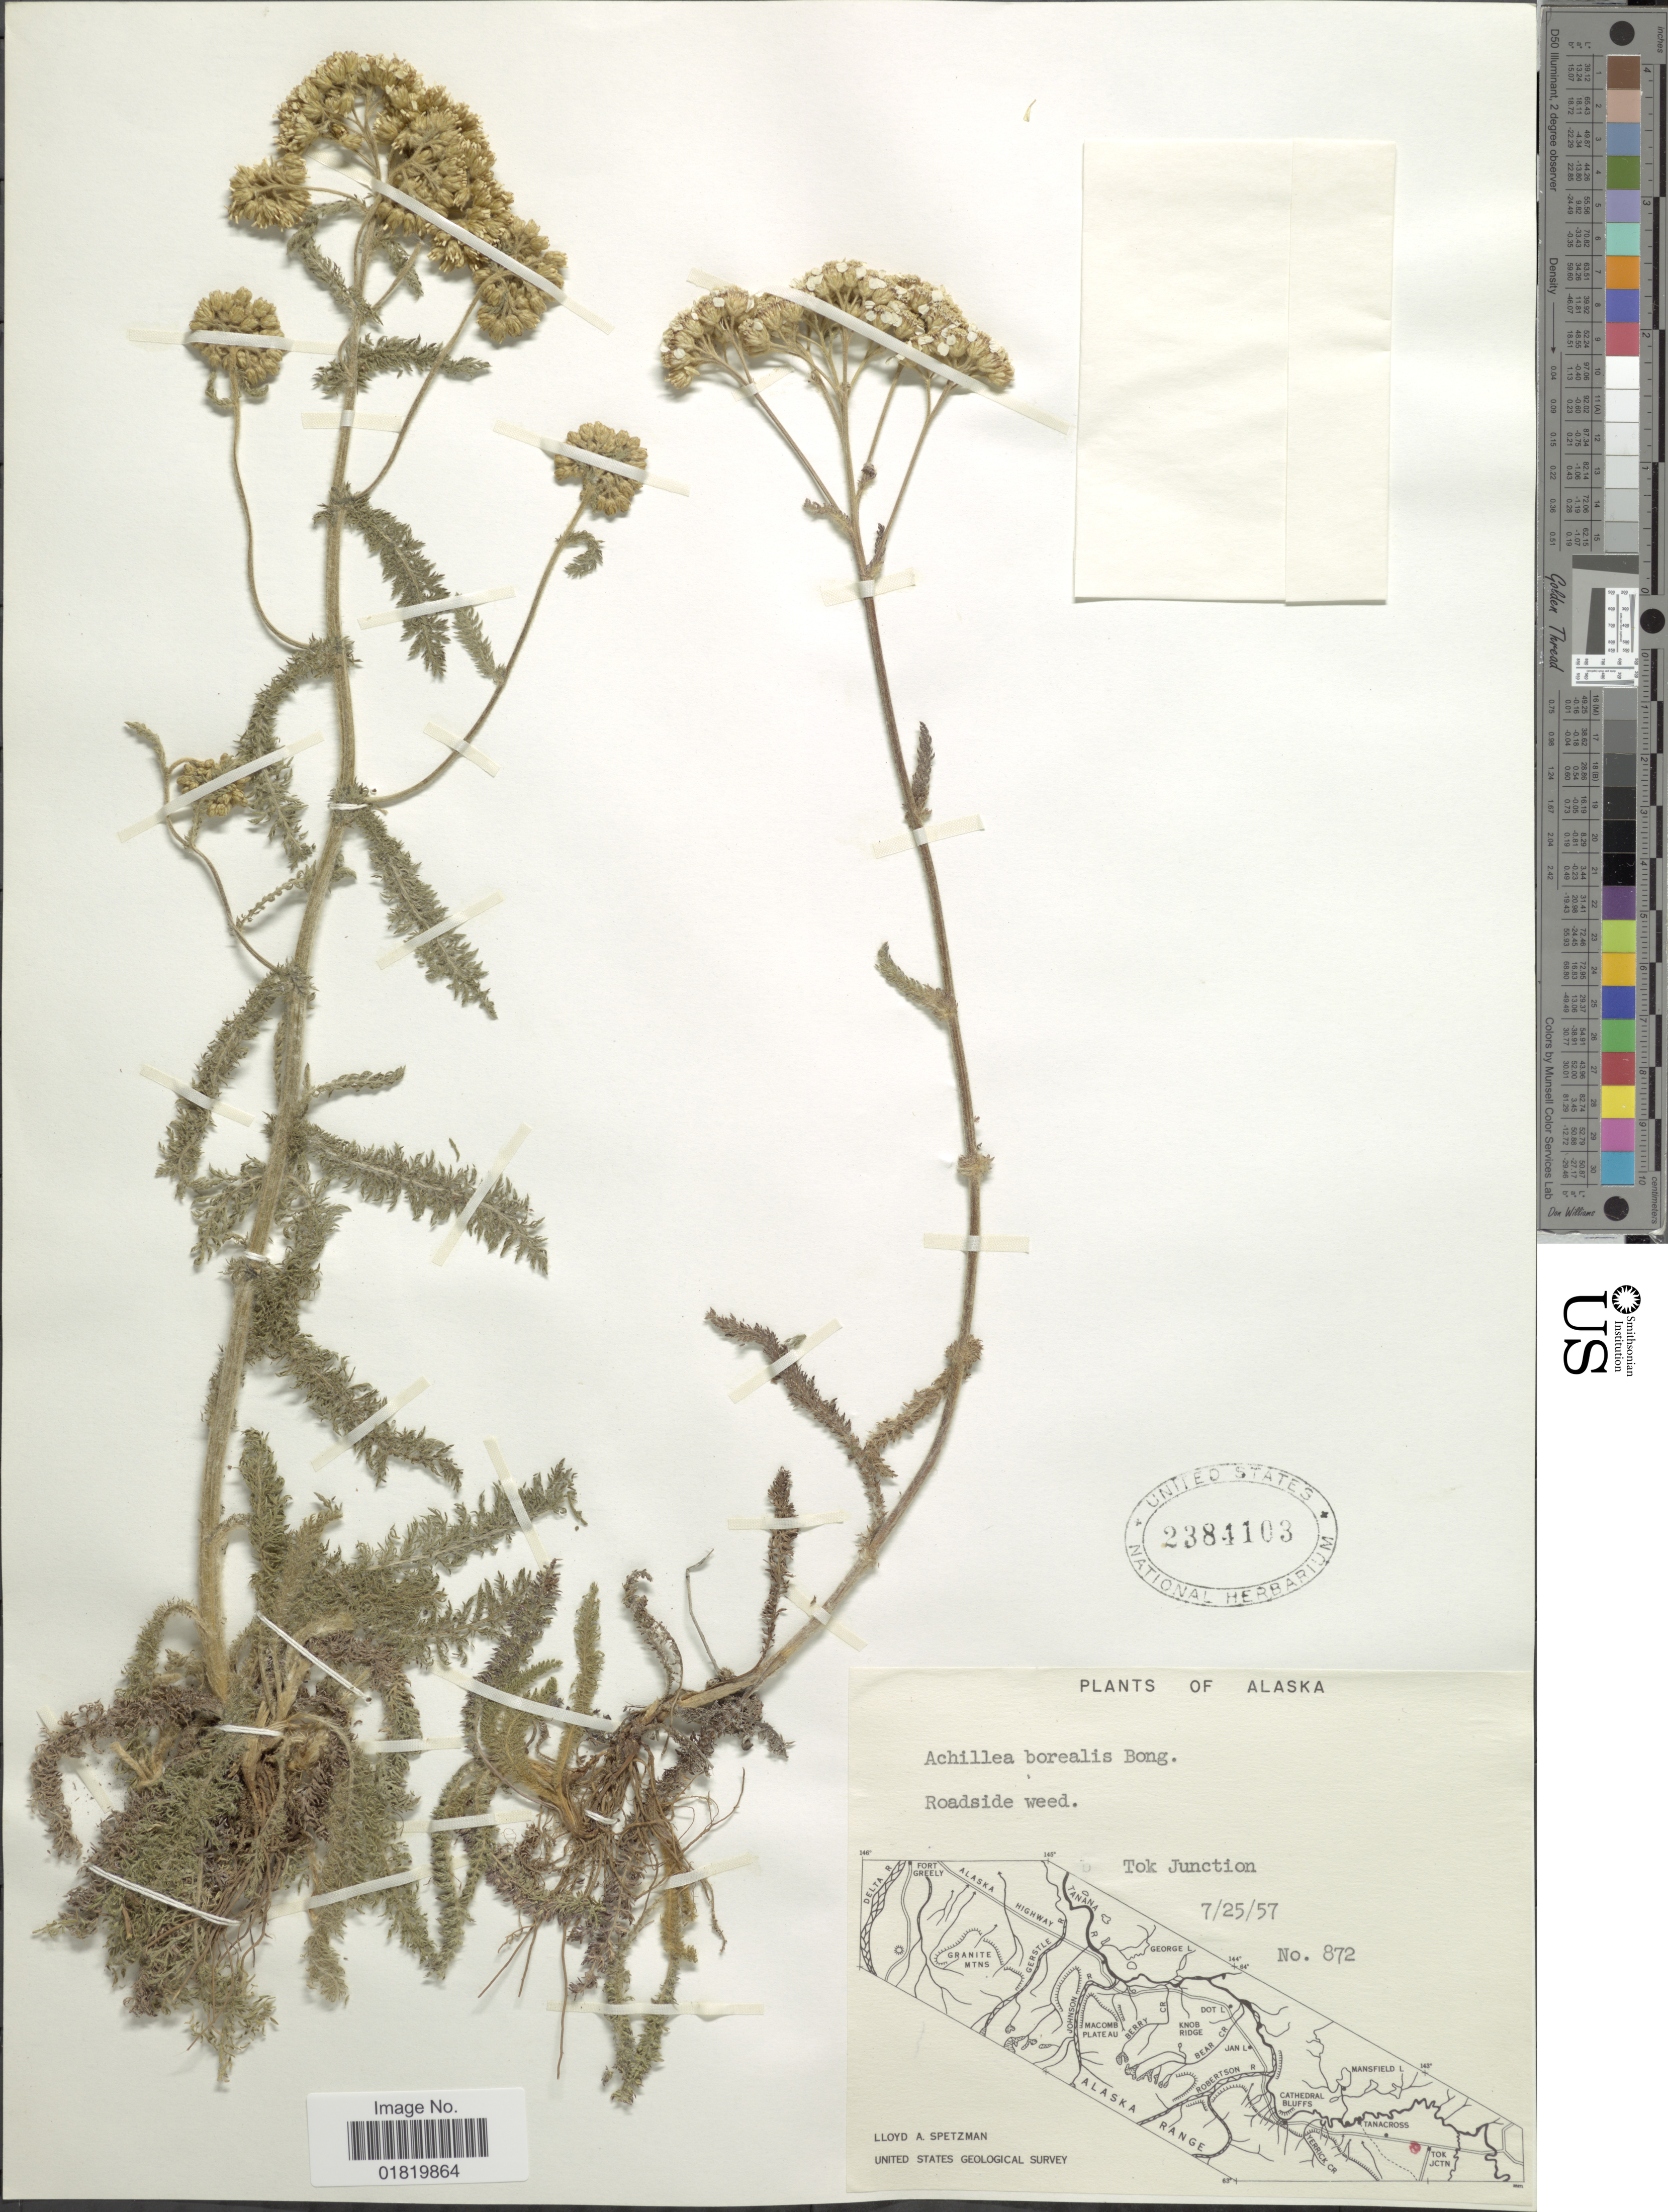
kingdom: Plantae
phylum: Tracheophyta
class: Magnoliopsida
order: Asterales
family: Asteraceae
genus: Achillea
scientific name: Achillea borealis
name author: Bong.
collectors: L. Spetzman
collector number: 872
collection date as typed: Transcribed d/m/y: 25/7/57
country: United States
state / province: Alaska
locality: Roadside weed. Tok Junction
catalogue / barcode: US 2384103